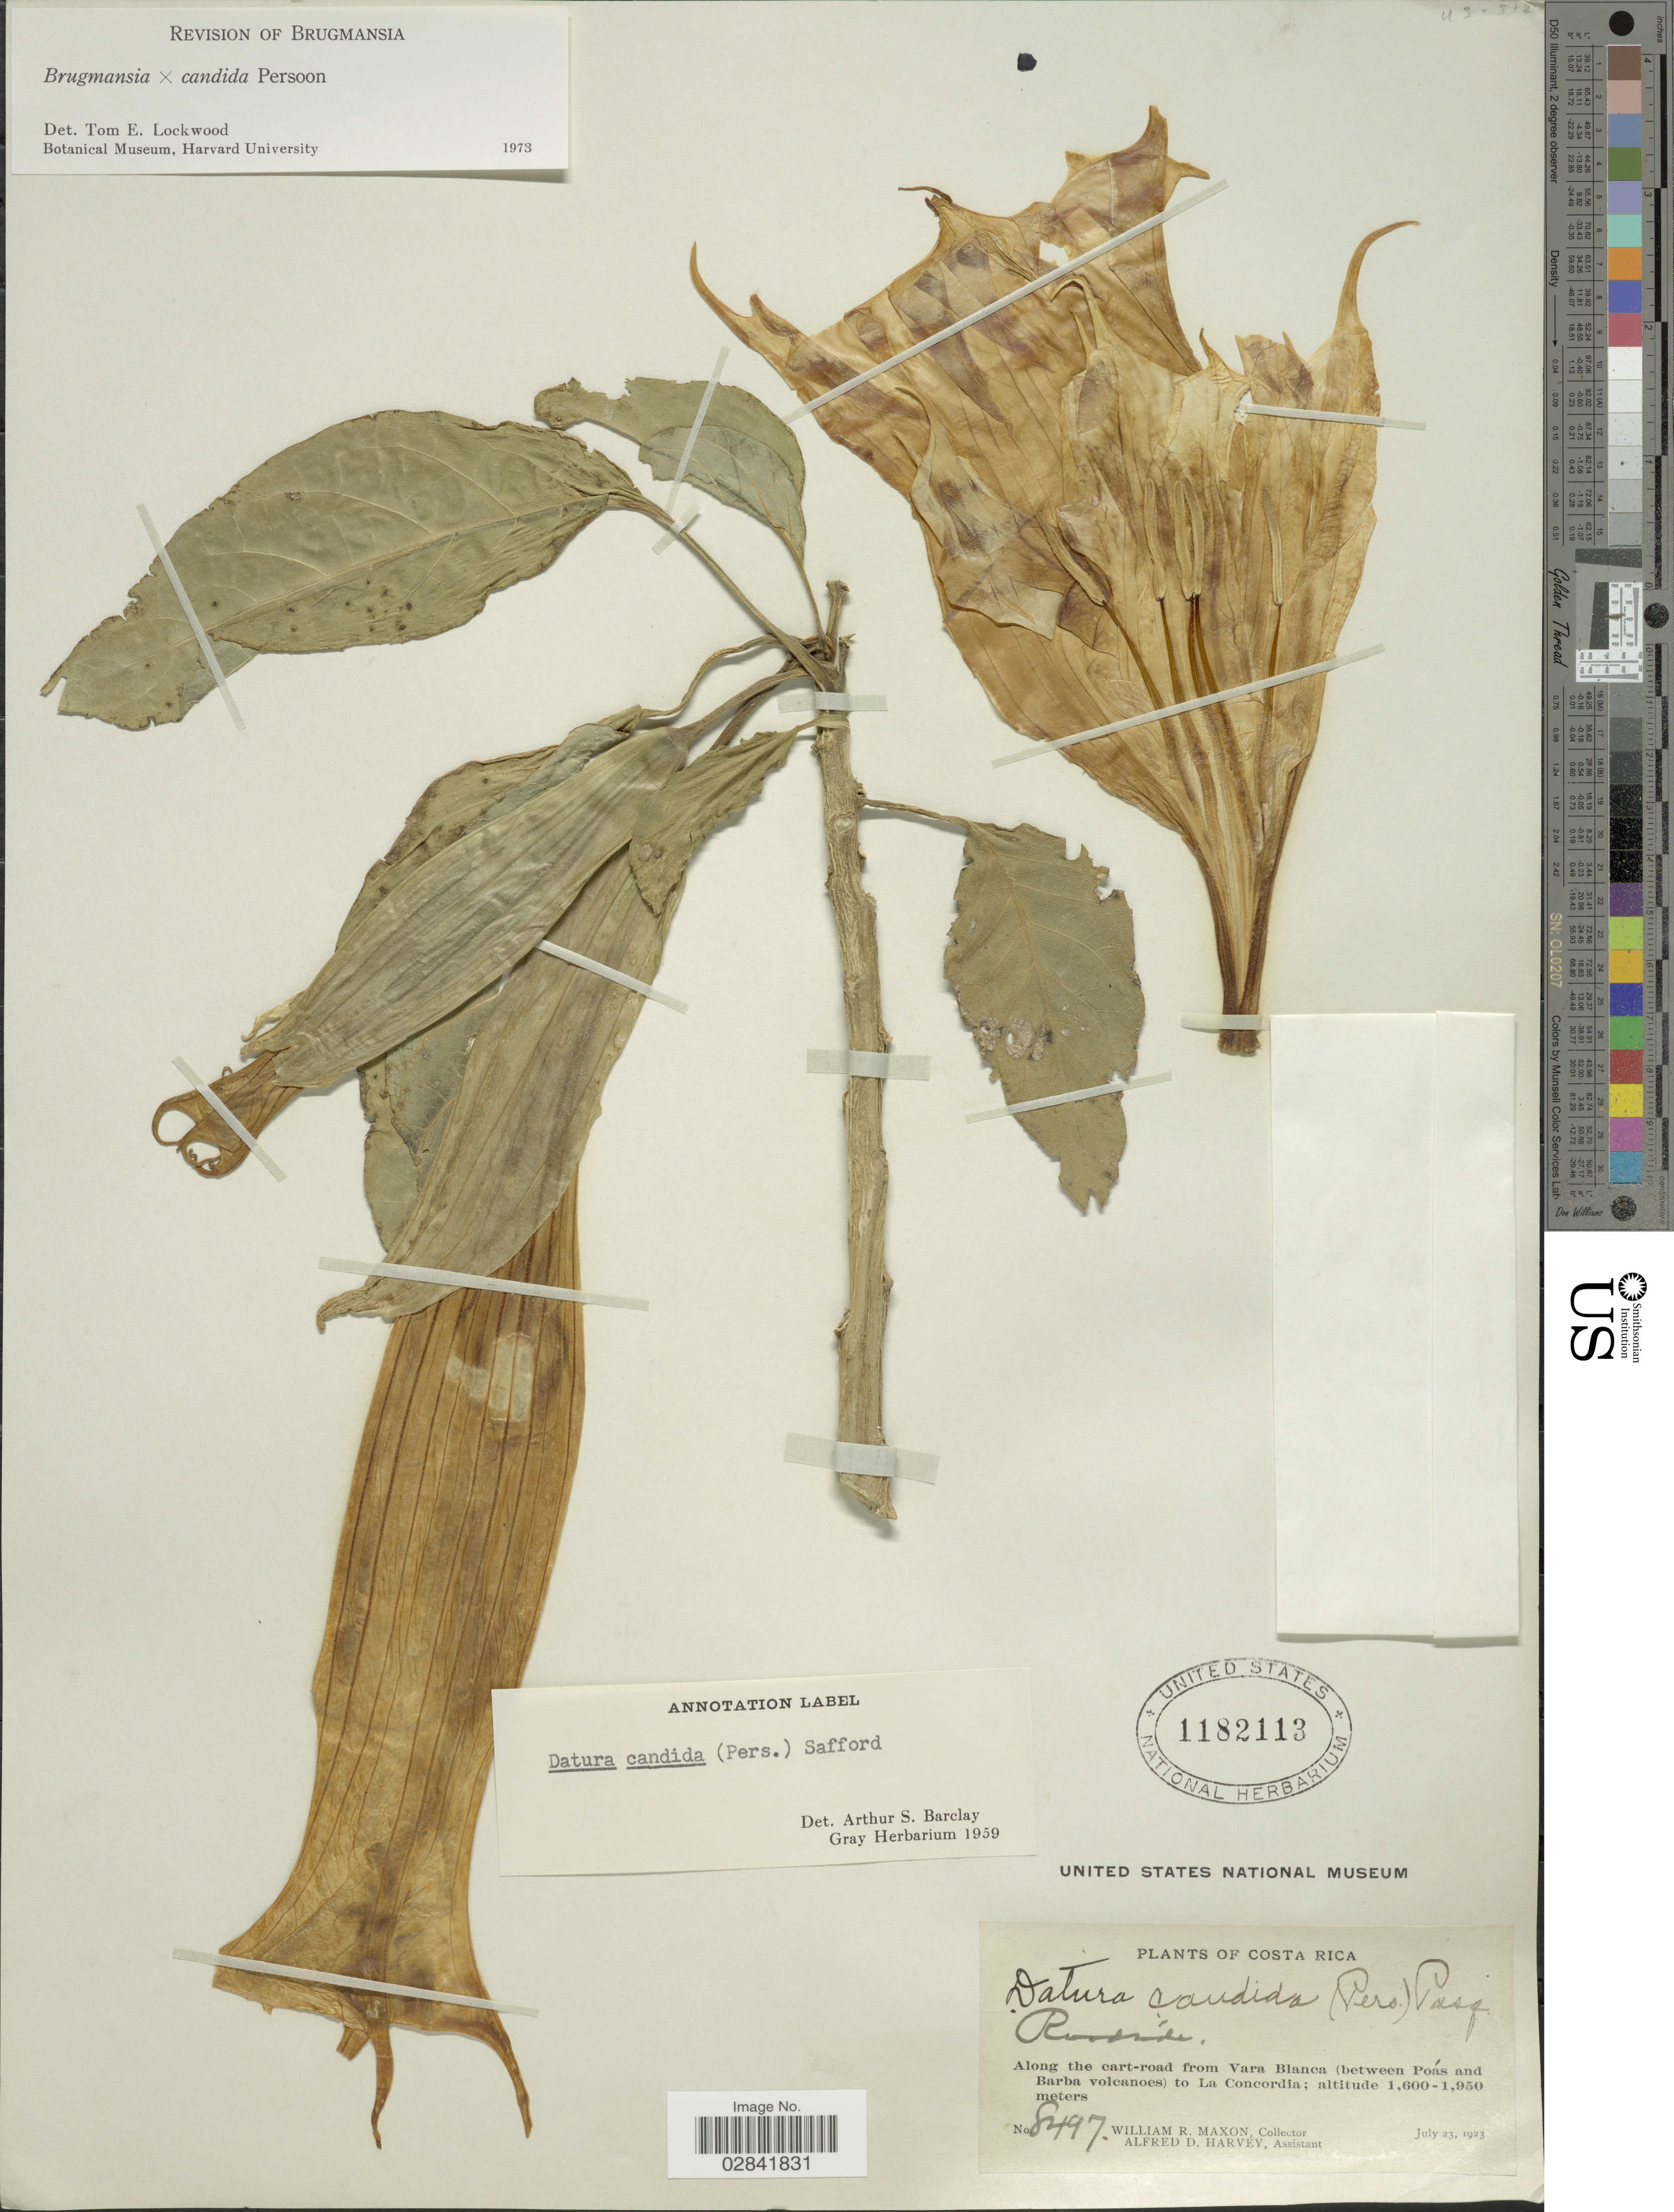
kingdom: Plantae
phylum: Tracheophyta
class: Magnoliopsida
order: Solanales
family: Solanaceae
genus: Brugmansia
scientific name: Brugmansia x candida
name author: Pers.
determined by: Lockwood, T. E.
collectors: W. R. Maxon & A. D. Harvey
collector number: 8497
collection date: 1923-07-23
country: Costa Rica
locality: Along the cart-road from Vara Blanca (between Poás and Barba volcanoes) to La Concordia.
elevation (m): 1600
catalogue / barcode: US 1182113